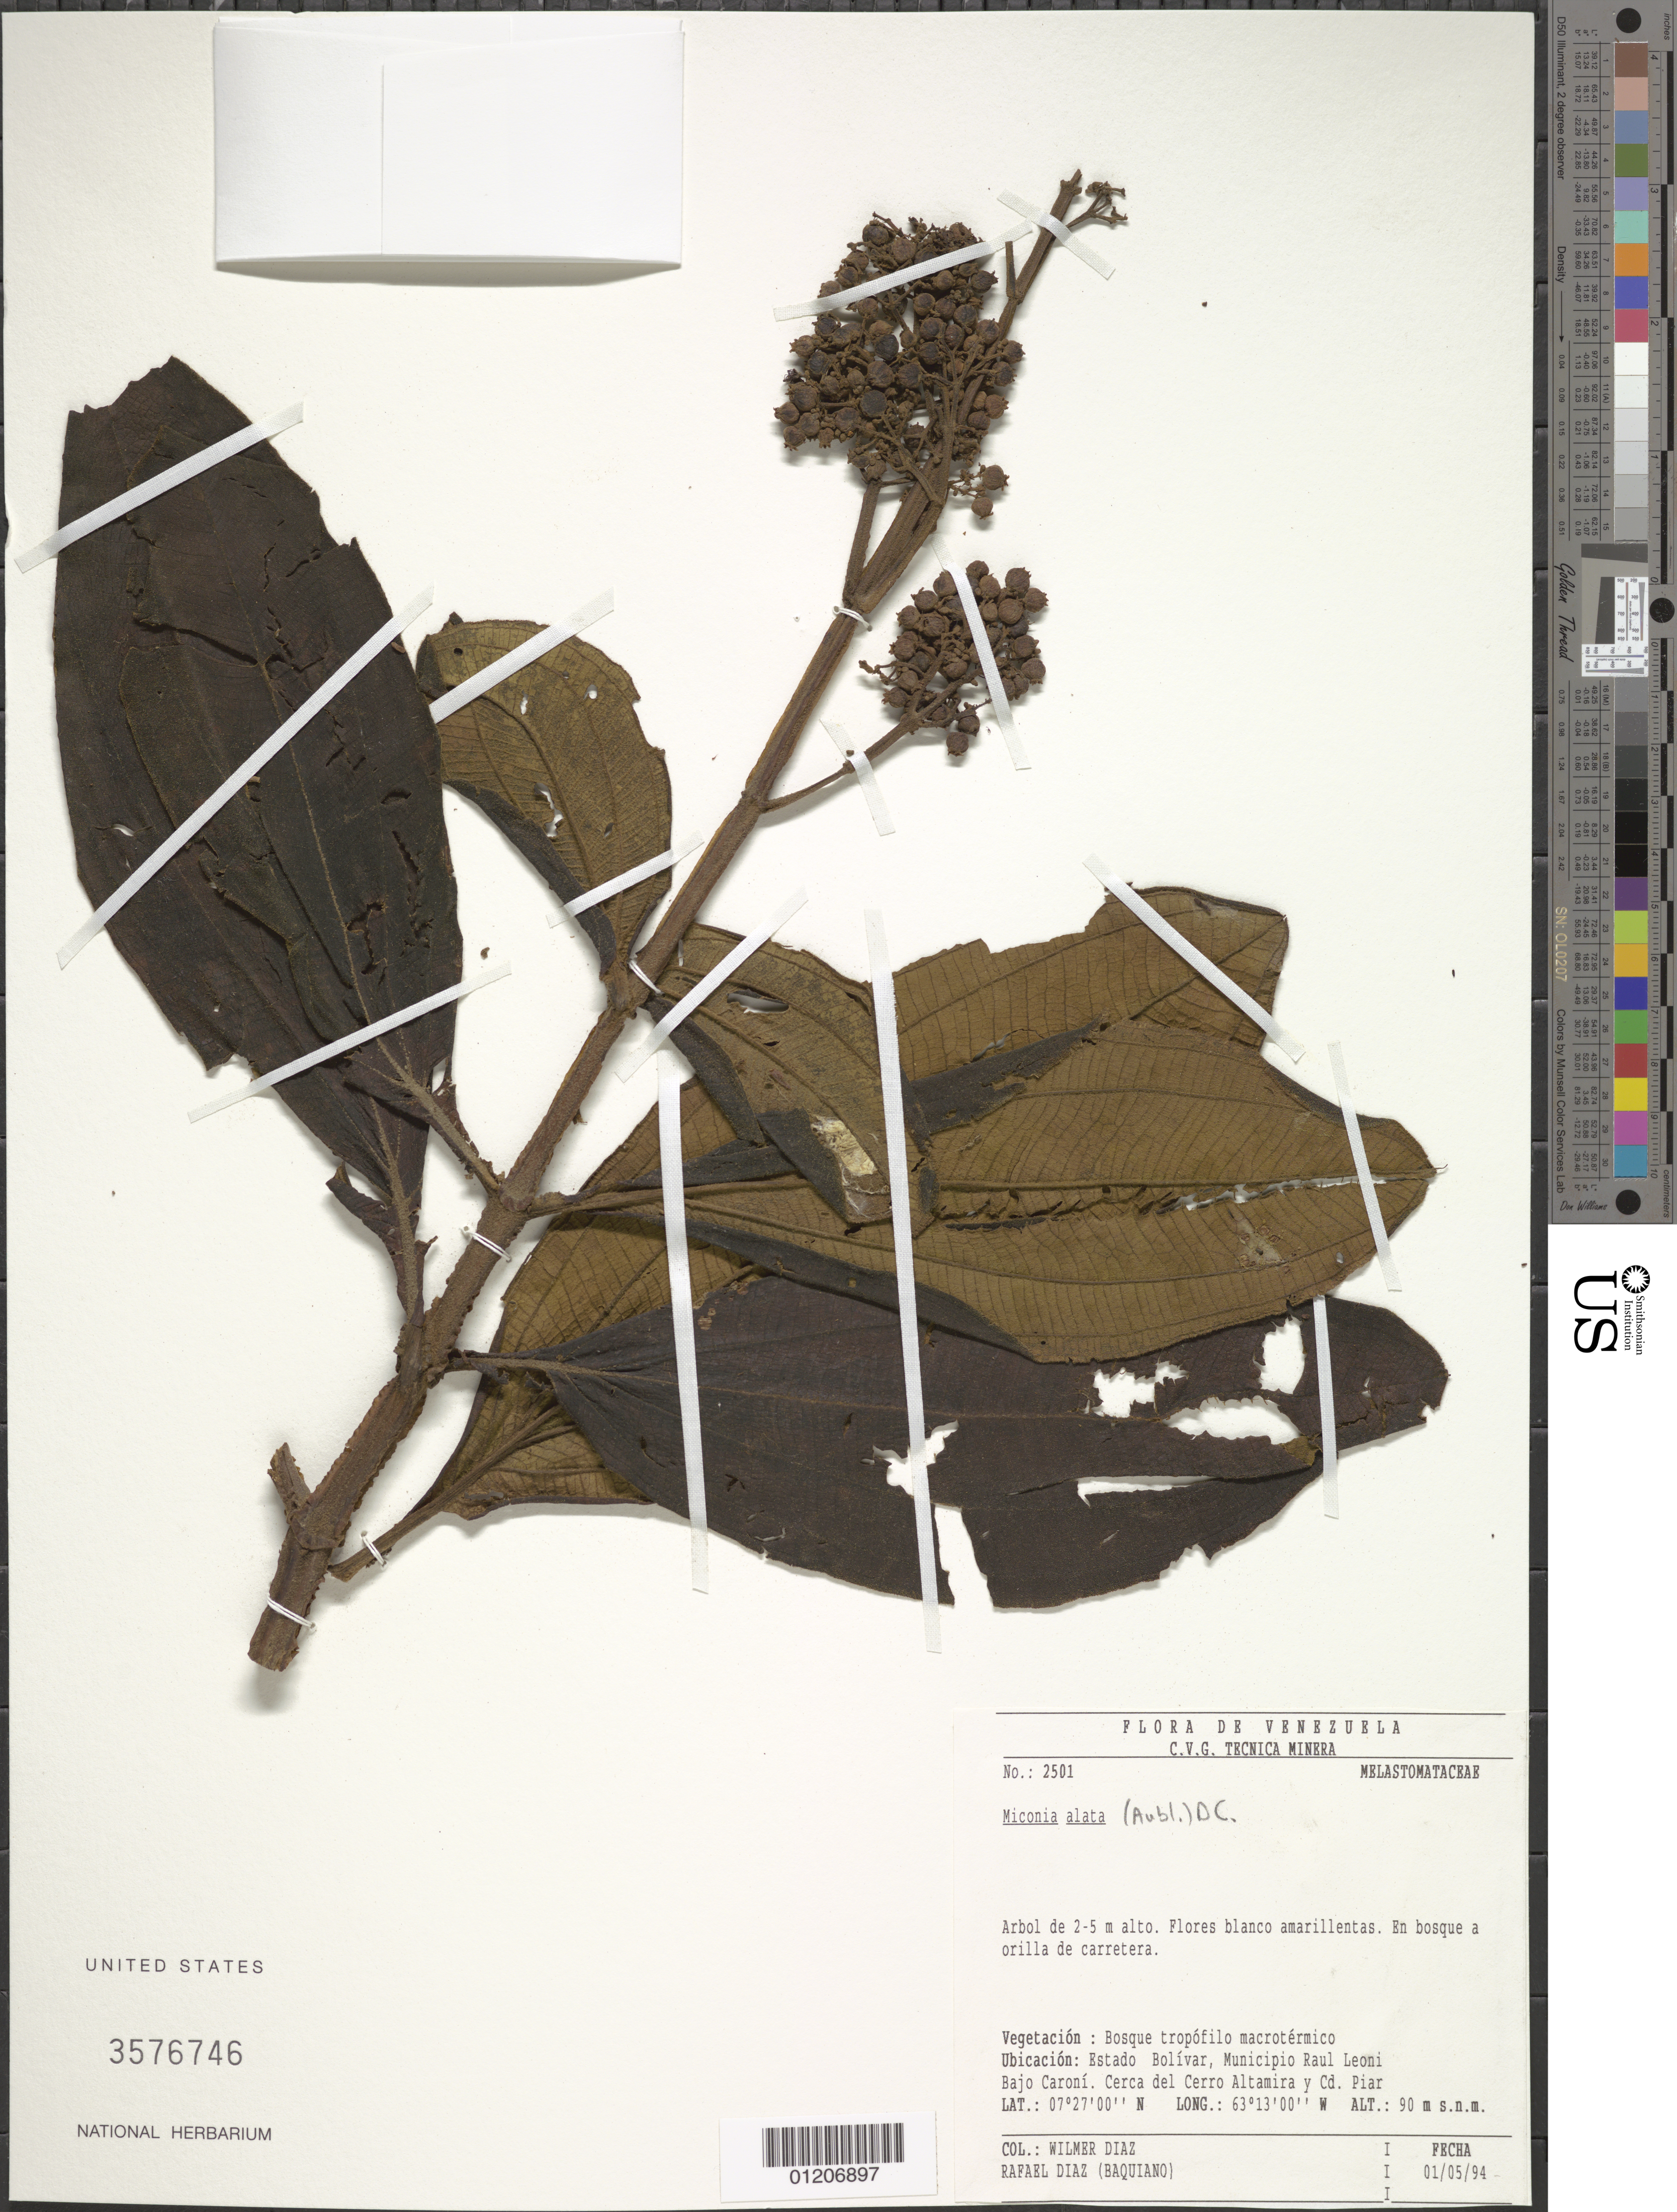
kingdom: Plantae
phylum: Tracheophyta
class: Magnoliopsida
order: Myrtales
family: Melastomataceae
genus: Miconia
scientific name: Miconia alata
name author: (Aubl.) DC.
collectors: W. Díaz P. & R. Diaz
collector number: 2501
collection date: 1994-05-01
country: Venezuela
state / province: Bolívar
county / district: Angostura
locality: Bajo Caroní. Cerca del Cerro Altamira y Cd. Piar. Raúl Leoni [=Angostura]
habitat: Bosque tropofilo macrotermic. En bosque a orilla de carretera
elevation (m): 90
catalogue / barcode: US 3576746